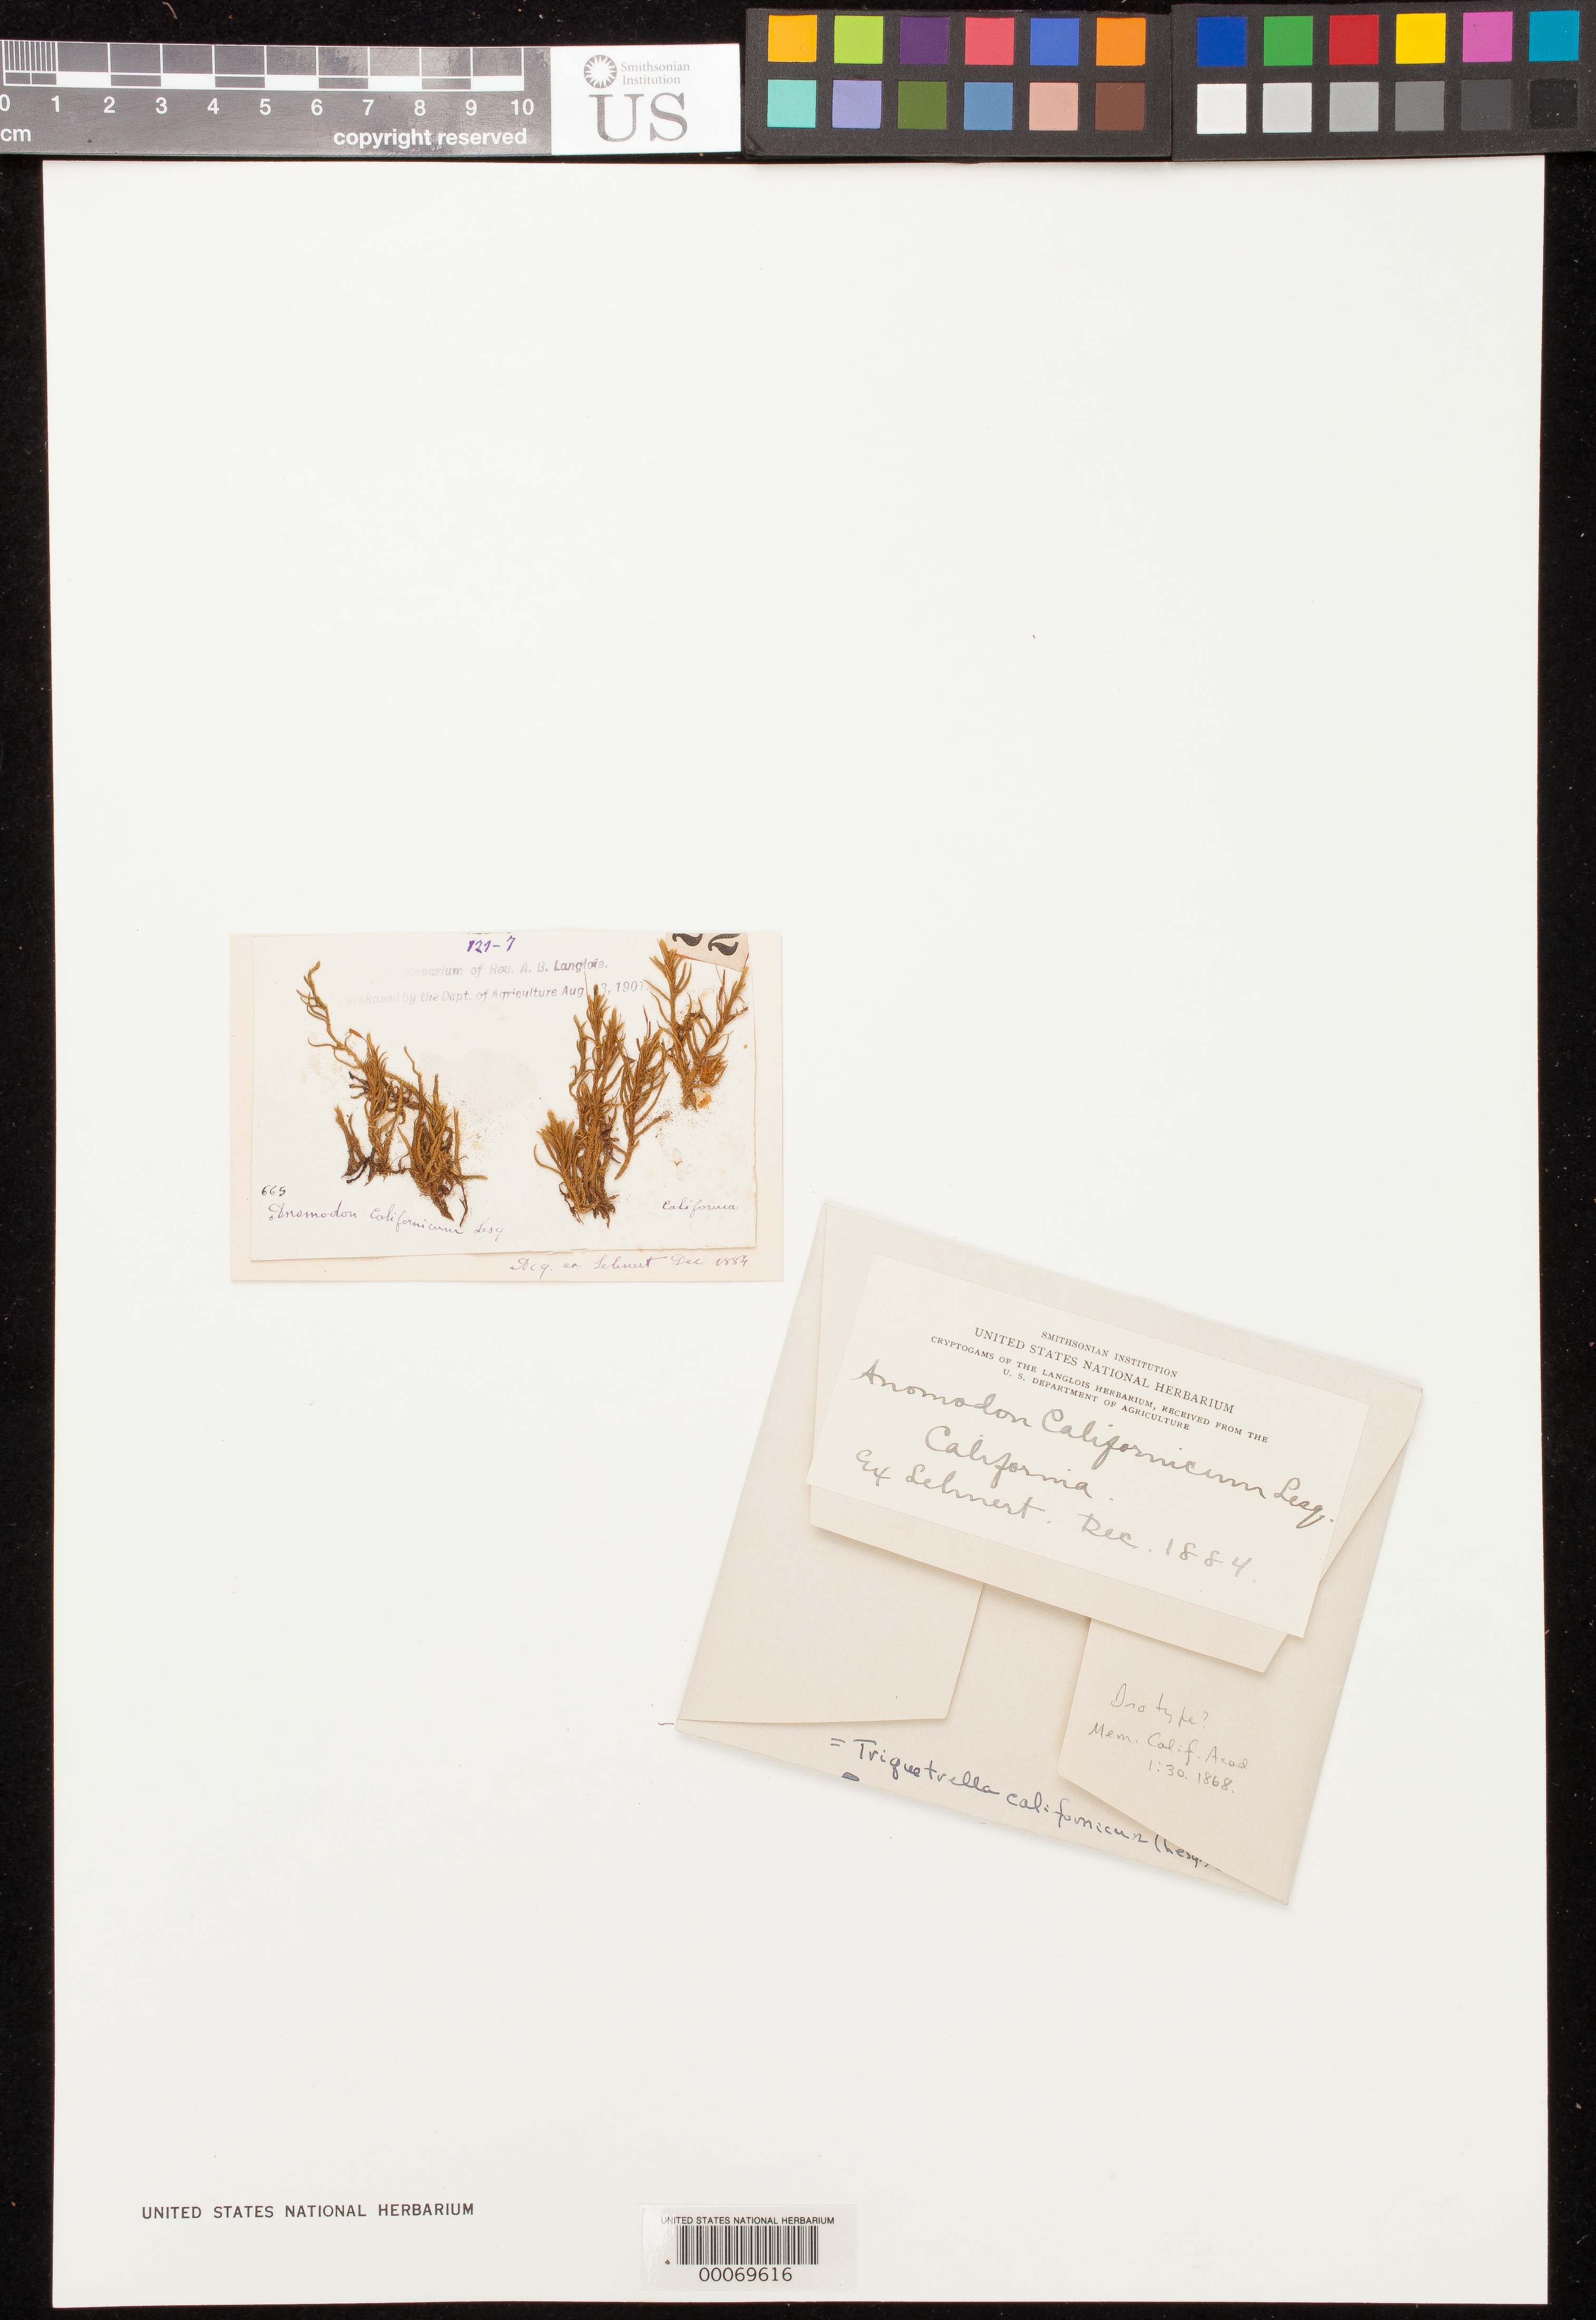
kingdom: Plantae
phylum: Bryophyta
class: Bryopsida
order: Hypnales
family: Anomodontaceae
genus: Anomodon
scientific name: Anomodon californicus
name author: Lesq.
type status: Syntype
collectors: -. Lehnert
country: United States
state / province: California